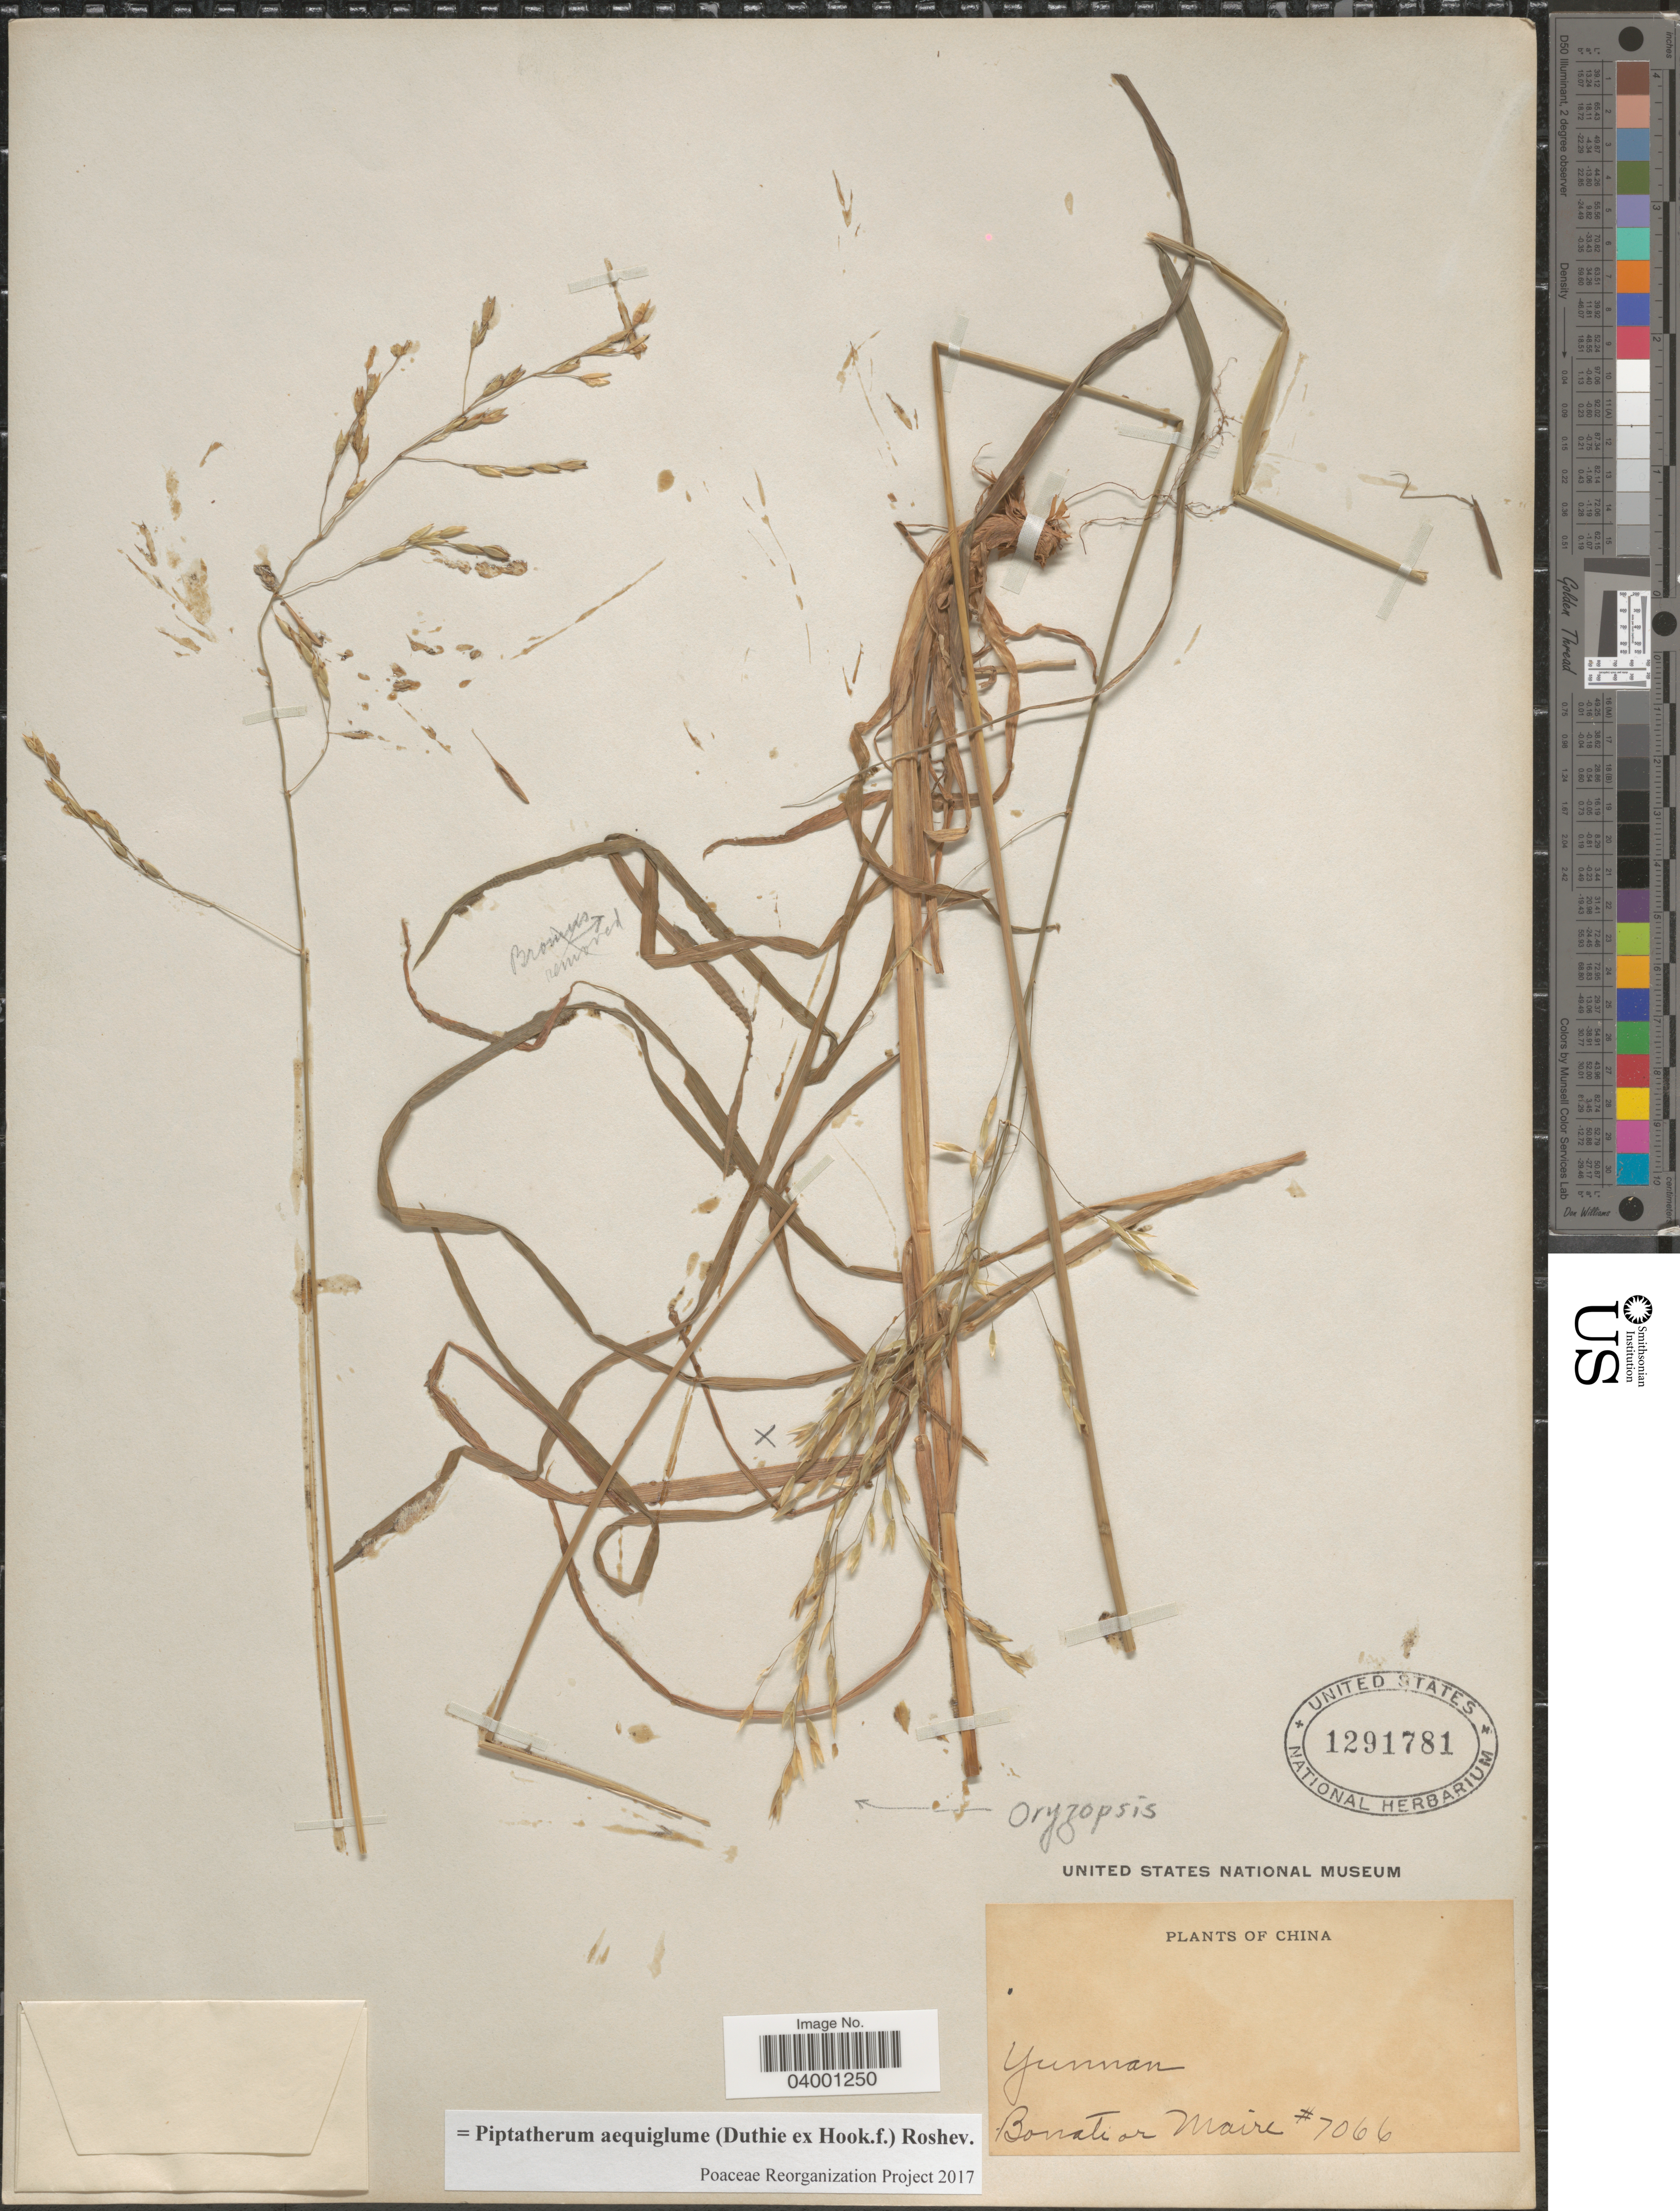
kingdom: Plantae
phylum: Tracheophyta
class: Liliopsida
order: Poales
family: Poaceae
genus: Piptatherum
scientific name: Piptatherum aequiglume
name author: (Duthie ex Hook. f.) Roshev.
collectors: -. Bonati & Maire, --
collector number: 7066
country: China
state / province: Yunnan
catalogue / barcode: US 1291781